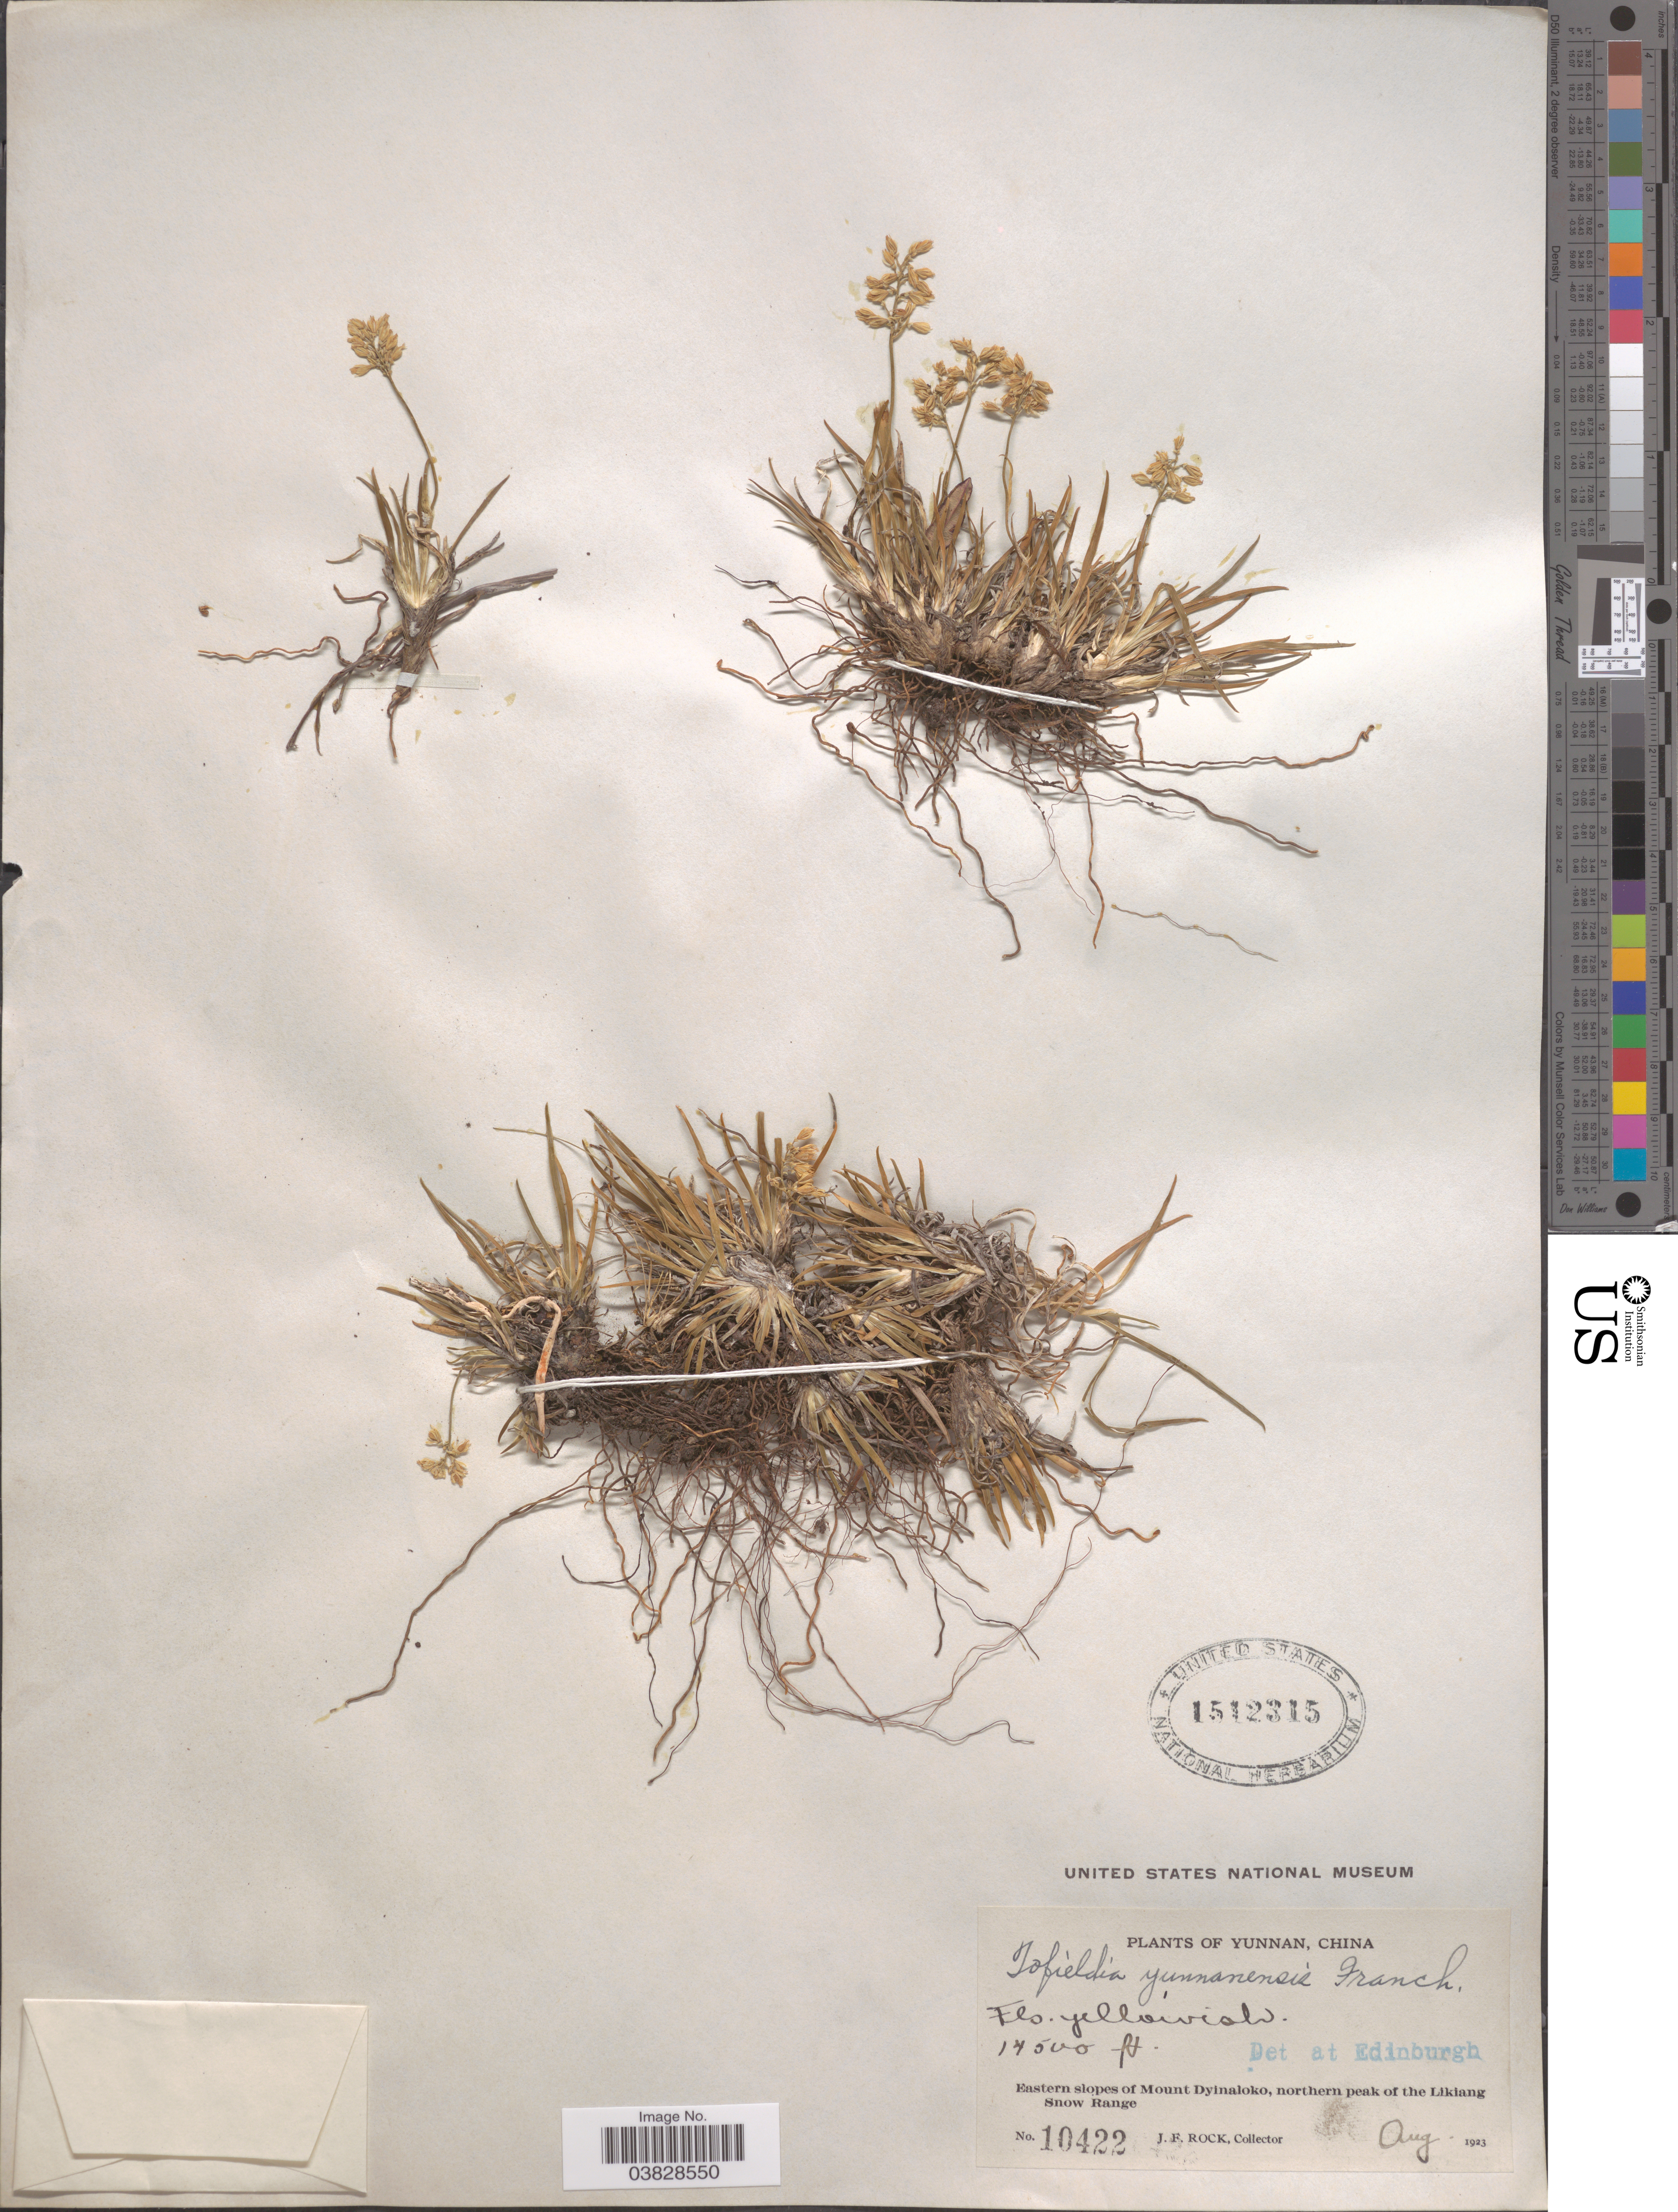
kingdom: Plantae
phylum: Tracheophyta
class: Liliopsida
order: Alismatales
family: Tofieldiaceae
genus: Tofieldia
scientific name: Tofieldia yunnanensis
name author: Franch.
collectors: J. Rock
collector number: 10422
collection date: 1923-08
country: China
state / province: Yunnan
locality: Eastern slopes of Mount Dyinaloko, northern peak of the Likiang Snow Range.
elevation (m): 4420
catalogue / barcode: US 1512315